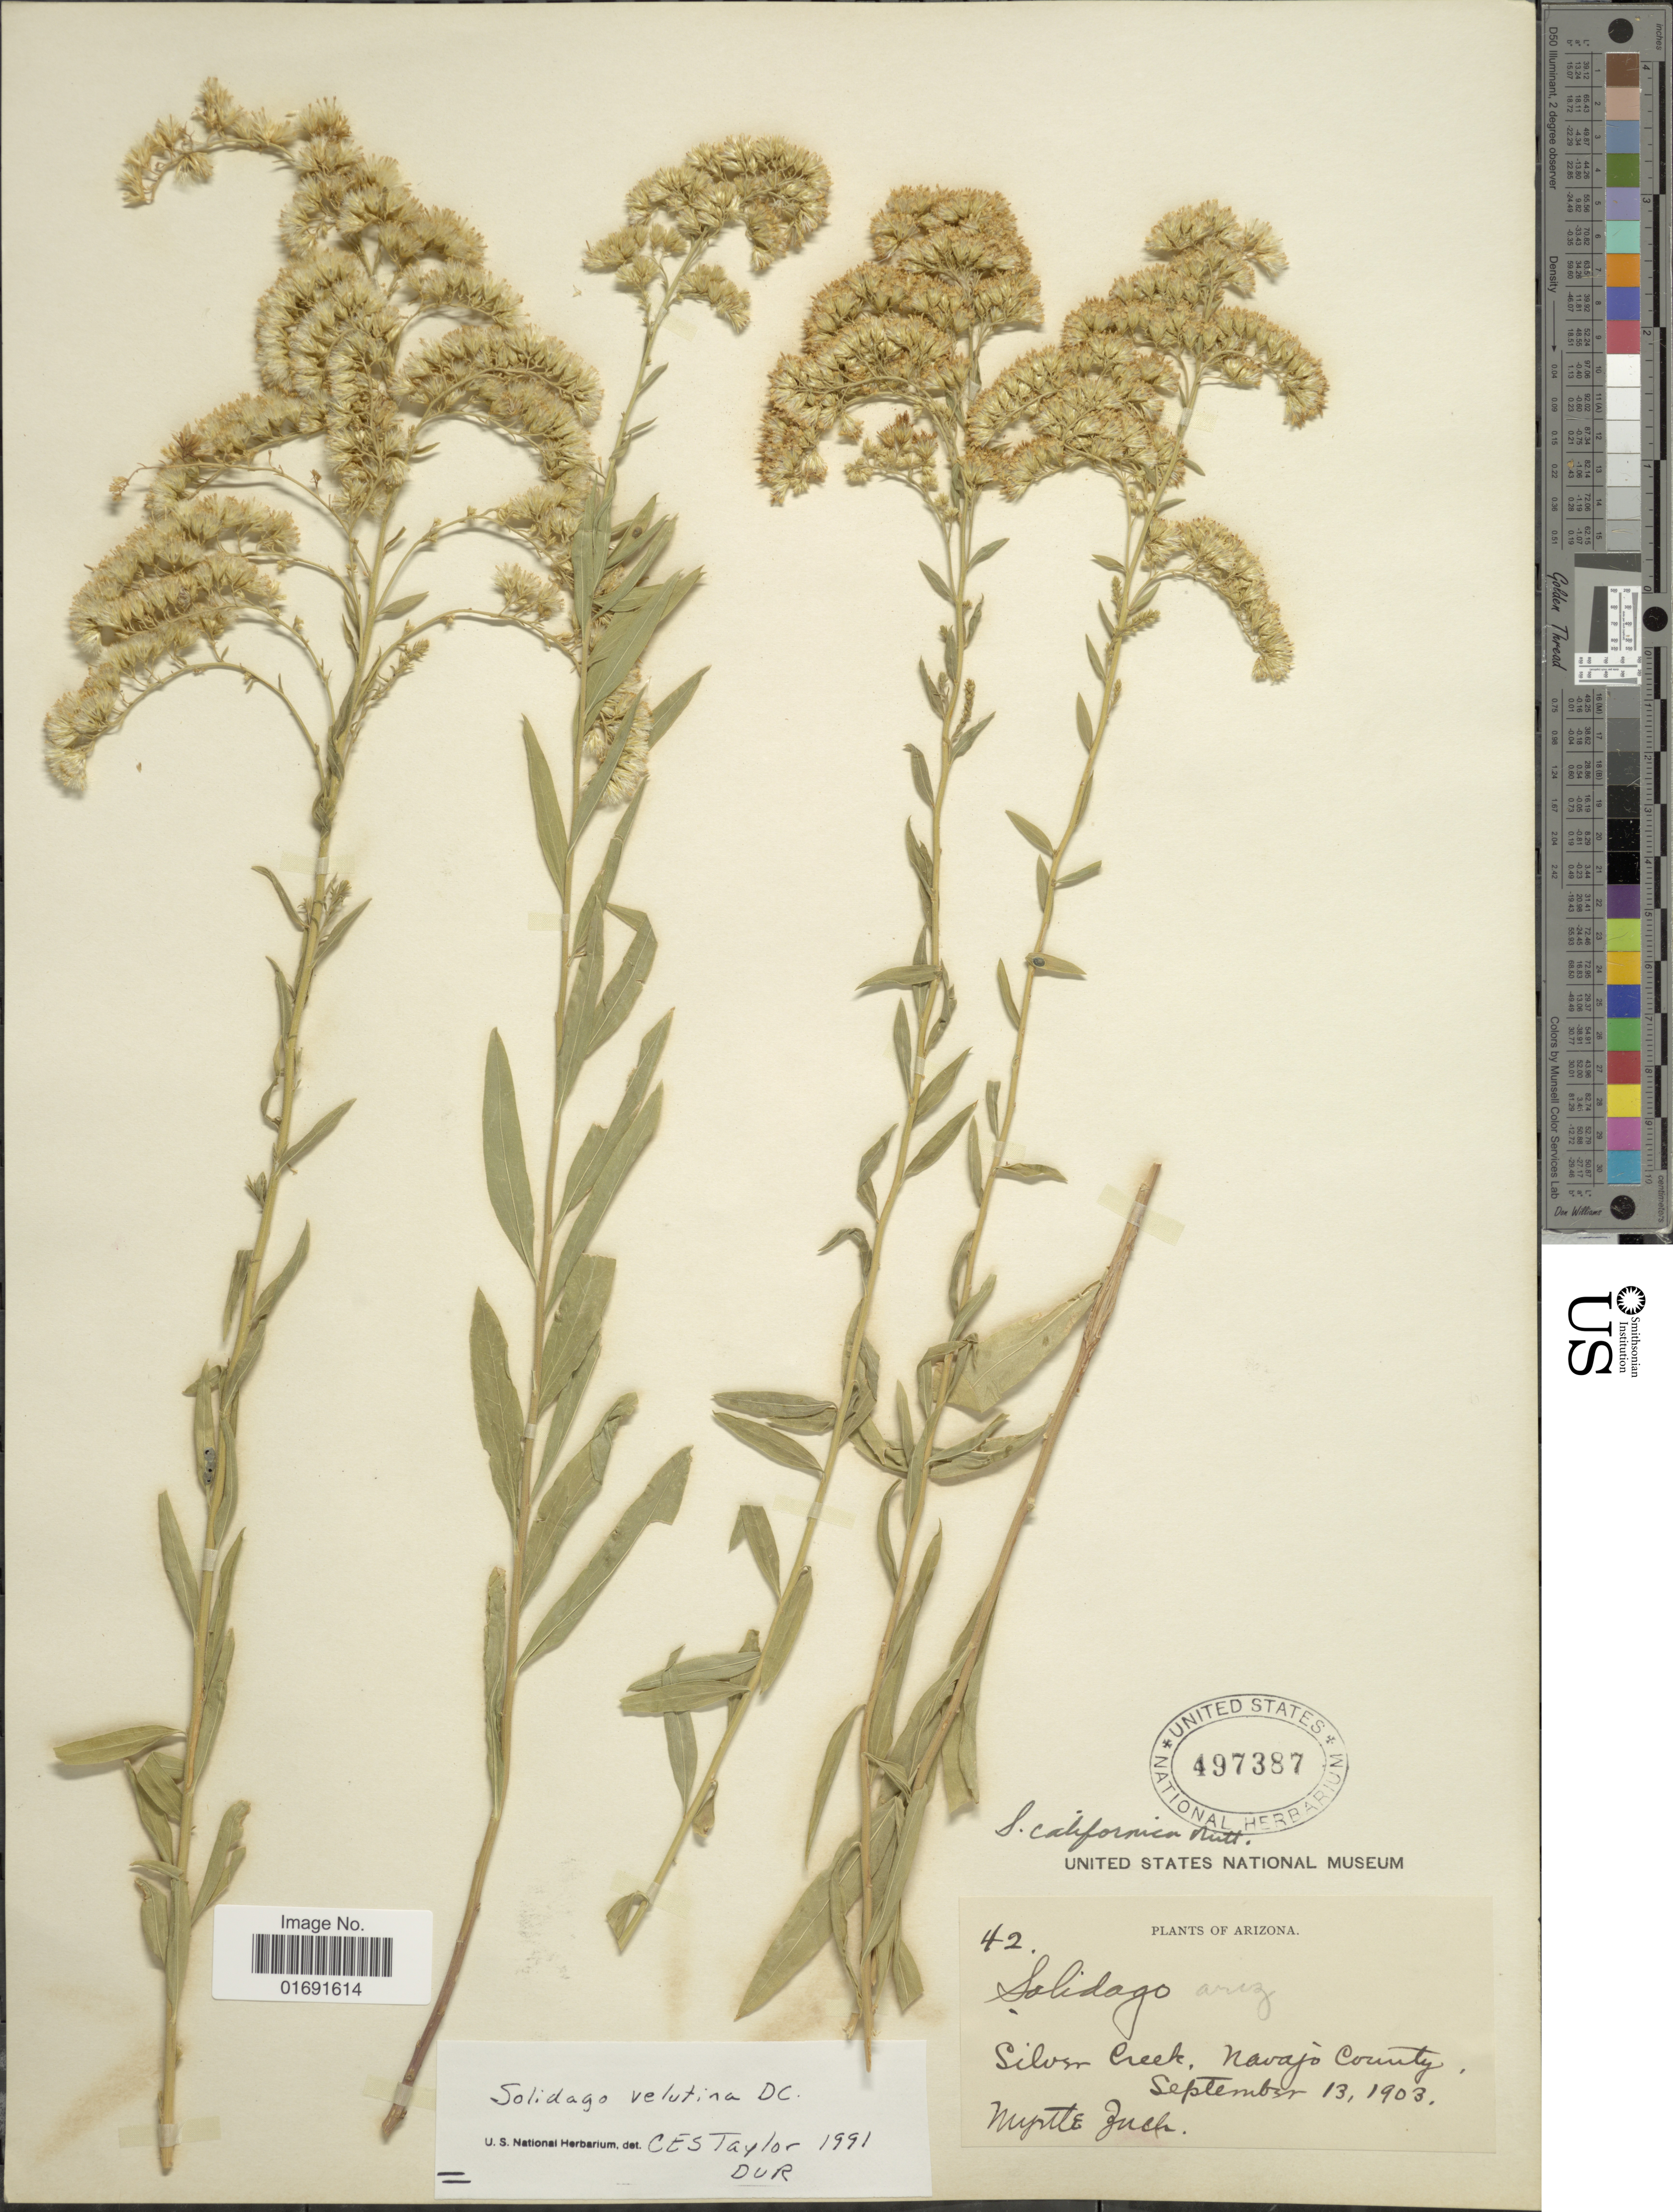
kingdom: Plantae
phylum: Tracheophyta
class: Magnoliopsida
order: Asterales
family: Asteraceae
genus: Solidago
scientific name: Solidago velutina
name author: DC.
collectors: M. Zuck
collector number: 42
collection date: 1903-09-13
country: United States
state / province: Arizona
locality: Silver Creek, Navajo County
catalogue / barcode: US 497387